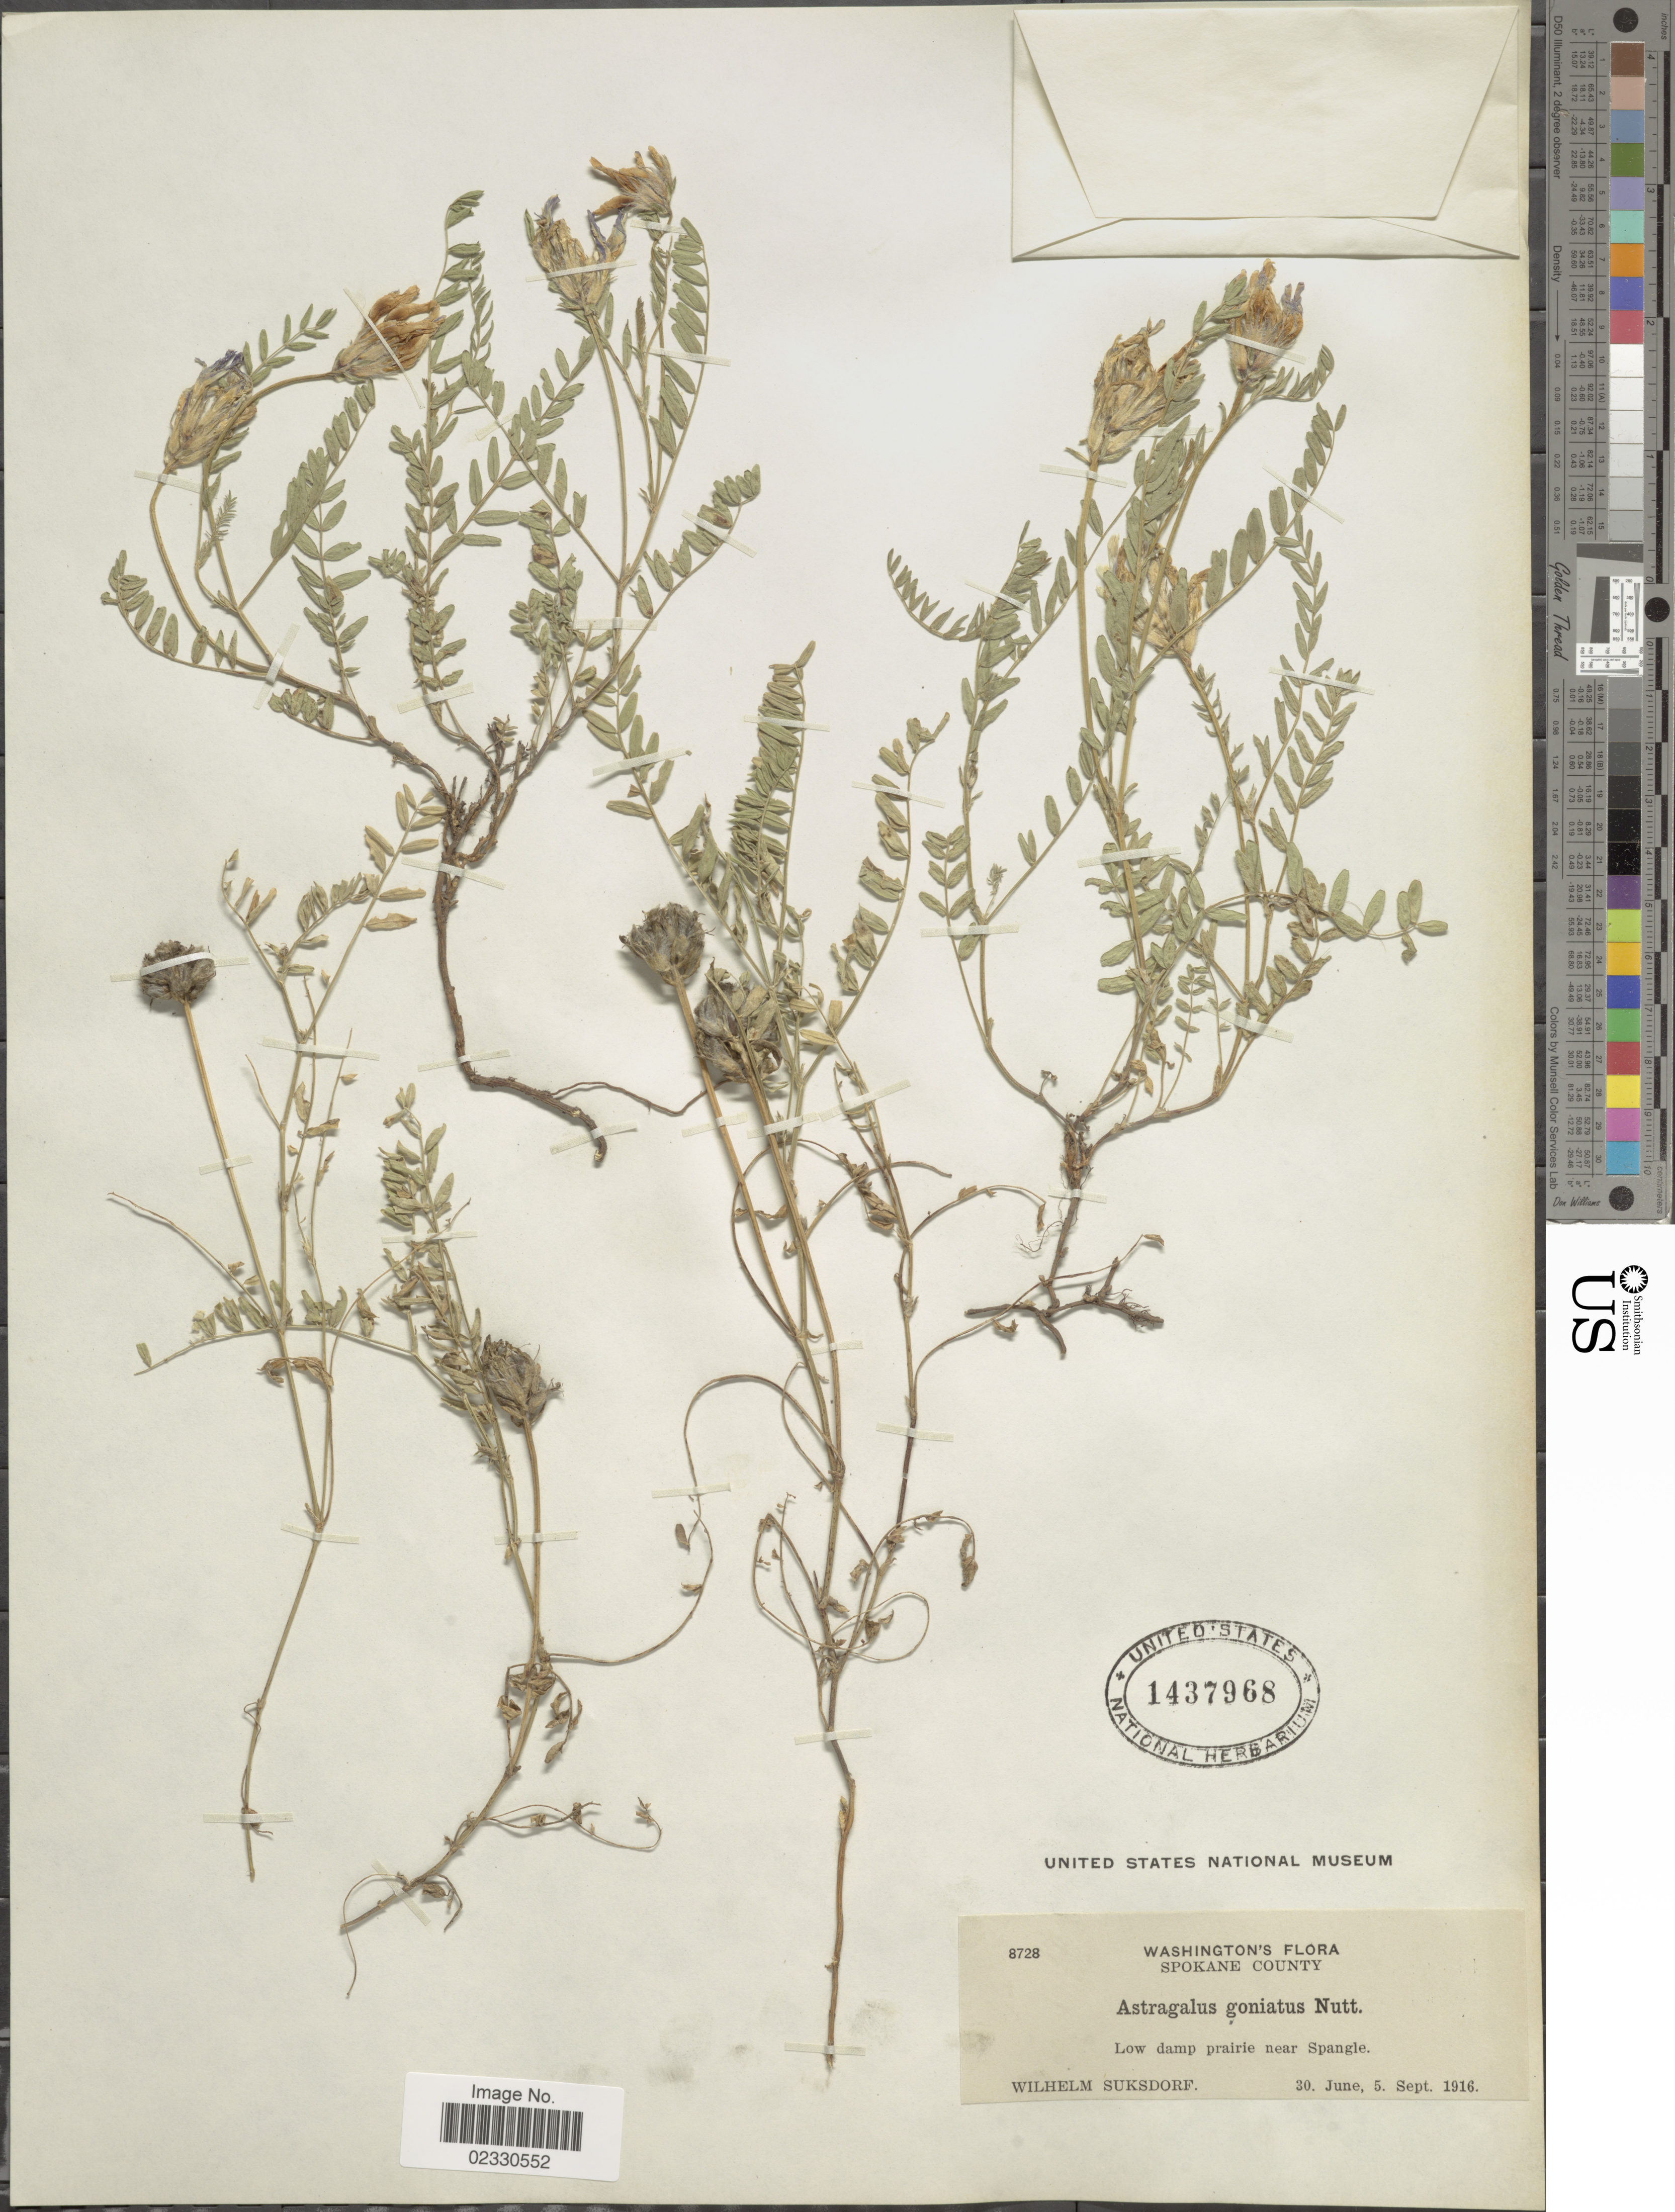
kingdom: Plantae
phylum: Tracheophyta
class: Magnoliopsida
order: Fabales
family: Fabaceae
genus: Astragalus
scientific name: Astragalus dasyglottis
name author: DC.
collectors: W. N. Suksdorf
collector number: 8728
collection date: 1916-06-30/1916-09-05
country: United States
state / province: Washington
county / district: Spokane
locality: Spokane County, Low damp prairie near Spangle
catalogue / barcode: US 1437968